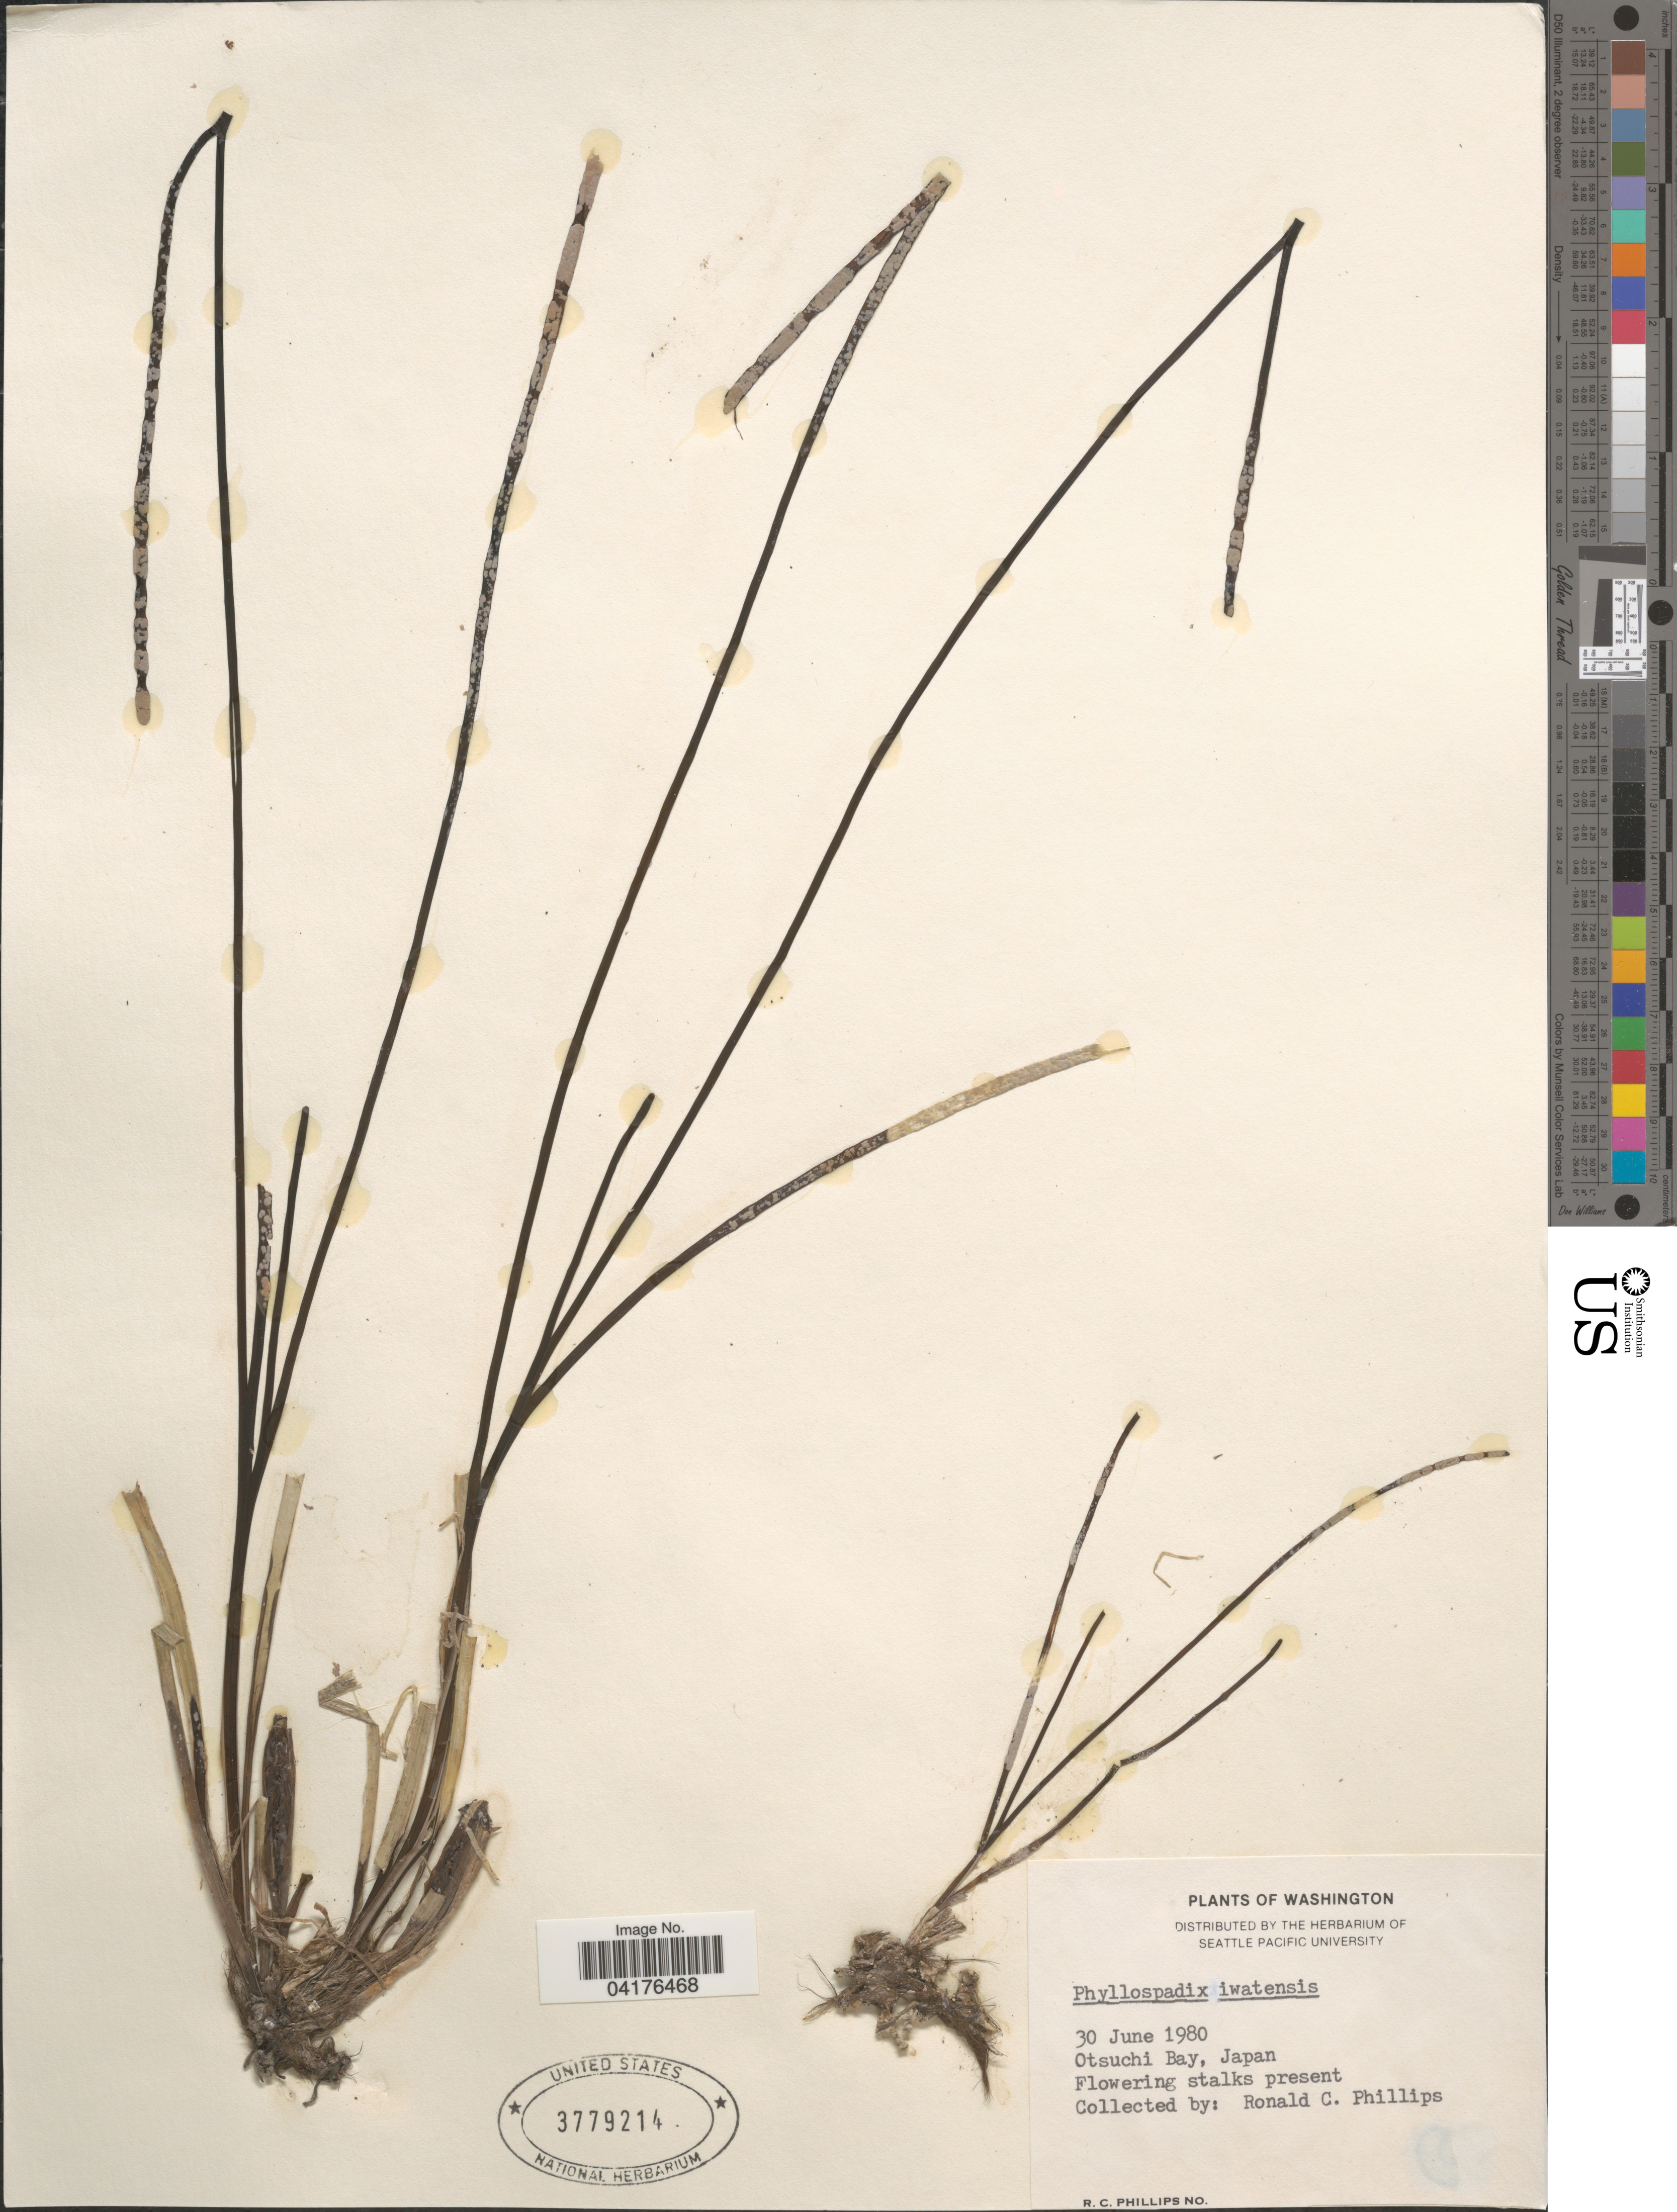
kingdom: Plantae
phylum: Tracheophyta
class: Liliopsida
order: Alismatales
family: Zosteraceae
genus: Phyllospadix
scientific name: Phyllospadix iwatensis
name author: Makino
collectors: R. C. Phillips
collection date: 1980-06-30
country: Japan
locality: Otsuchi Bay.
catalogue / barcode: US 3779214